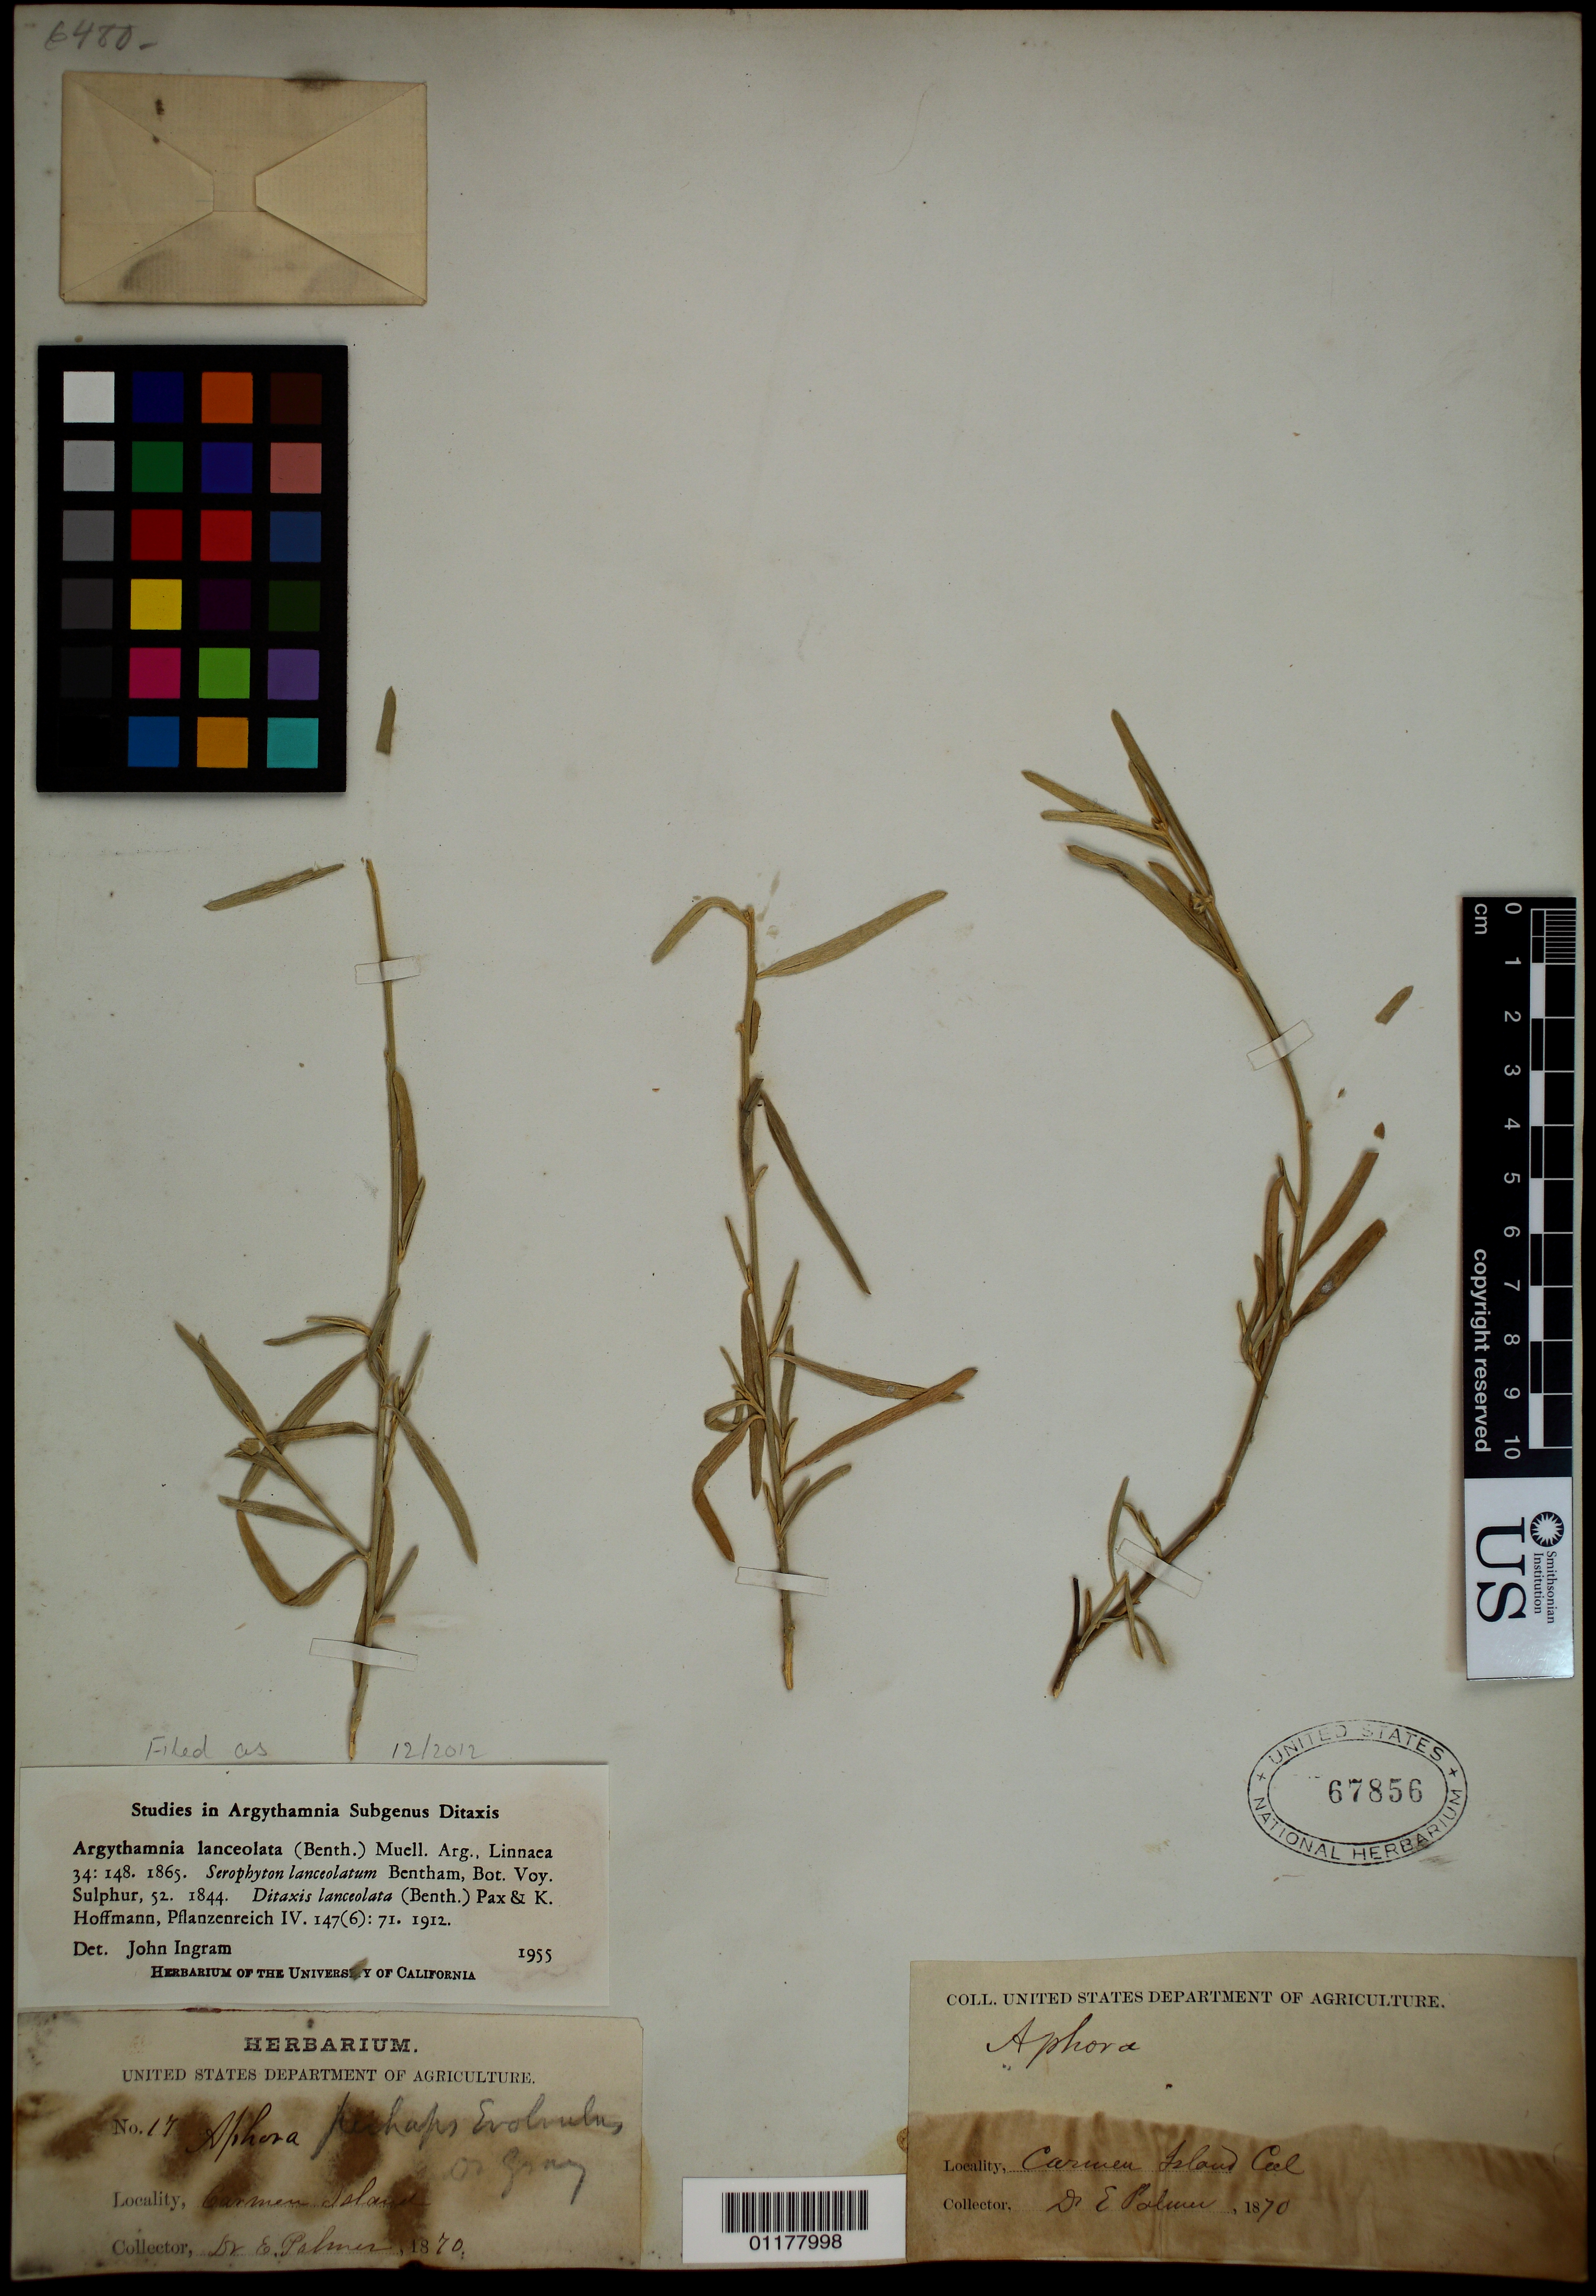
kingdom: Plantae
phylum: Tracheophyta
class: Magnoliopsida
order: Malpighiales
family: Euphorbiaceae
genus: Argythamnia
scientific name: Argythamnia lanceolata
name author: (Benth.) Müll. Arg.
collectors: E. Palmer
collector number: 17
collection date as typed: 1870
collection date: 1870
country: United States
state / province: California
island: Carmen I.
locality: Carmen Island.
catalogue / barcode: US 67856